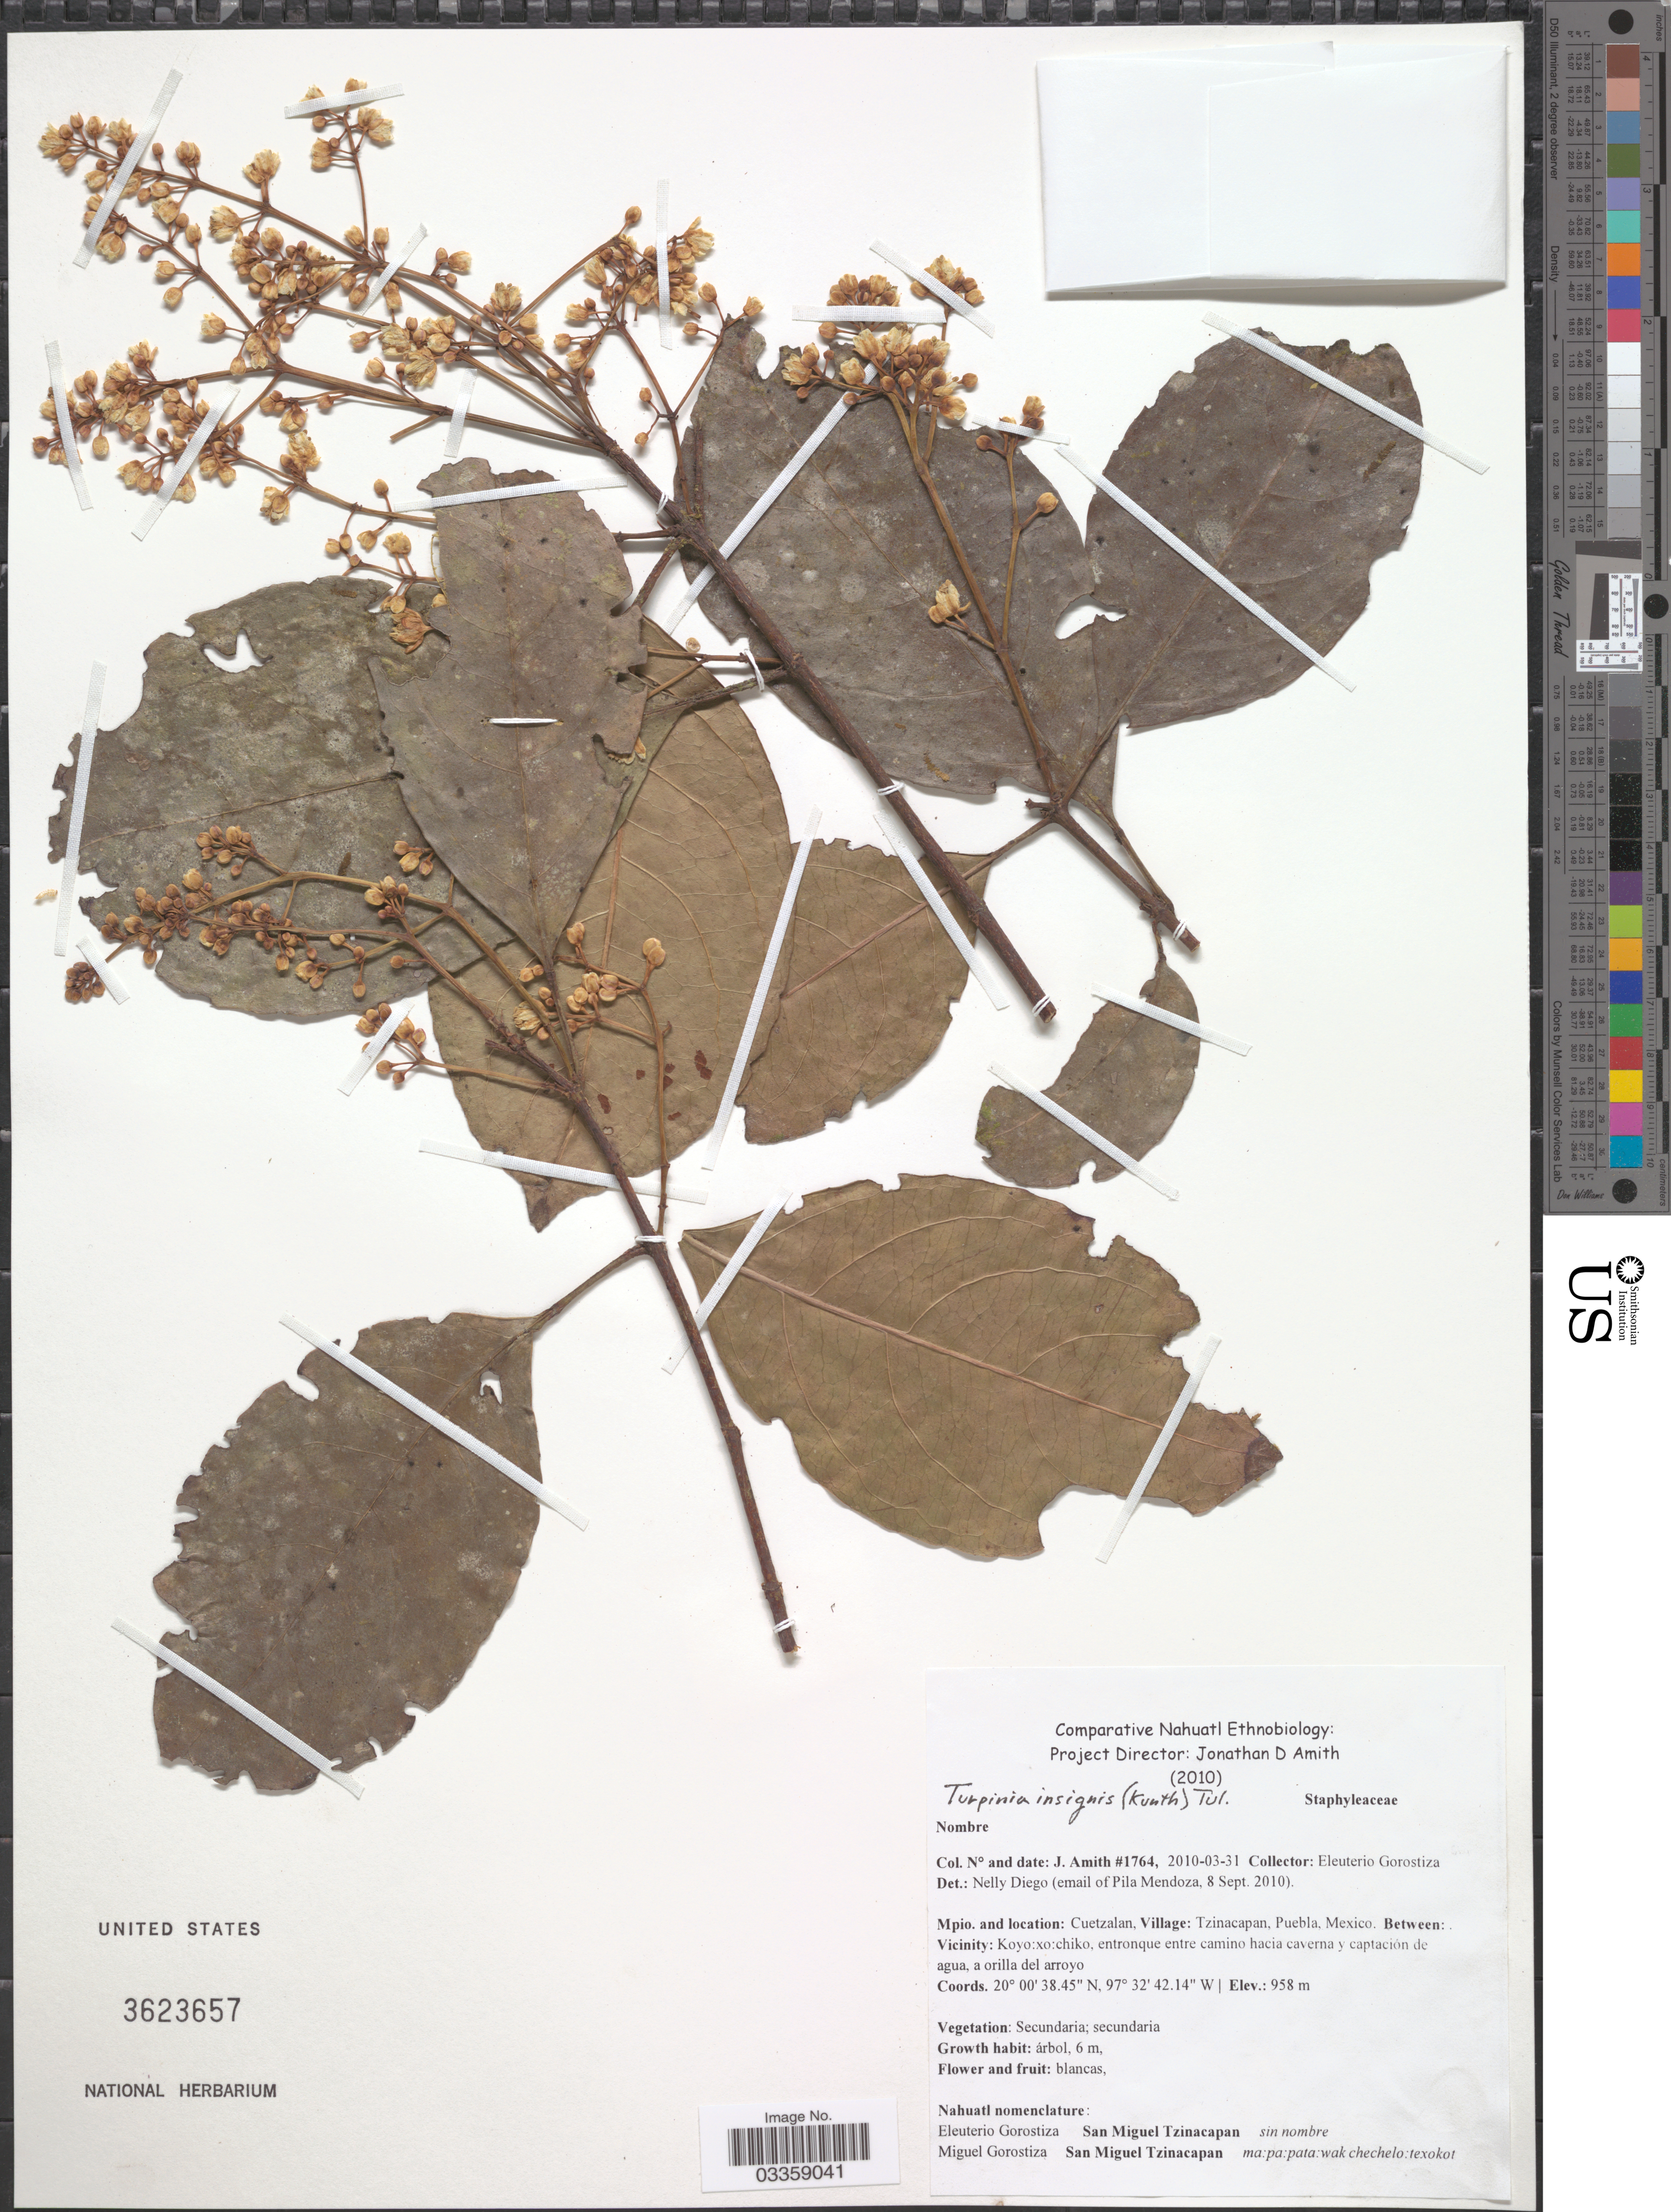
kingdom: Plantae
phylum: Tracheophyta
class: Magnoliopsida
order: Crossosomatales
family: Staphyleaceae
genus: Turpinia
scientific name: Turpinia insignis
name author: (Kunth) Tul.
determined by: Strong, M. T., (US), Smithsonian Institution - National Museum of Natural History (UNITED STATES)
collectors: E. Gorostiza S.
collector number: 1764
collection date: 2010-03-31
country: Mexico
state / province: Puebla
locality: Mpio. and location: Cuetzalan, Village: Tzinacapan. Vicinity: Koyo:xo:chiko, entronque entre camino hacia caverna y captación de agua, a orilla del arroyo.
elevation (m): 958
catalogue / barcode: US 3623657